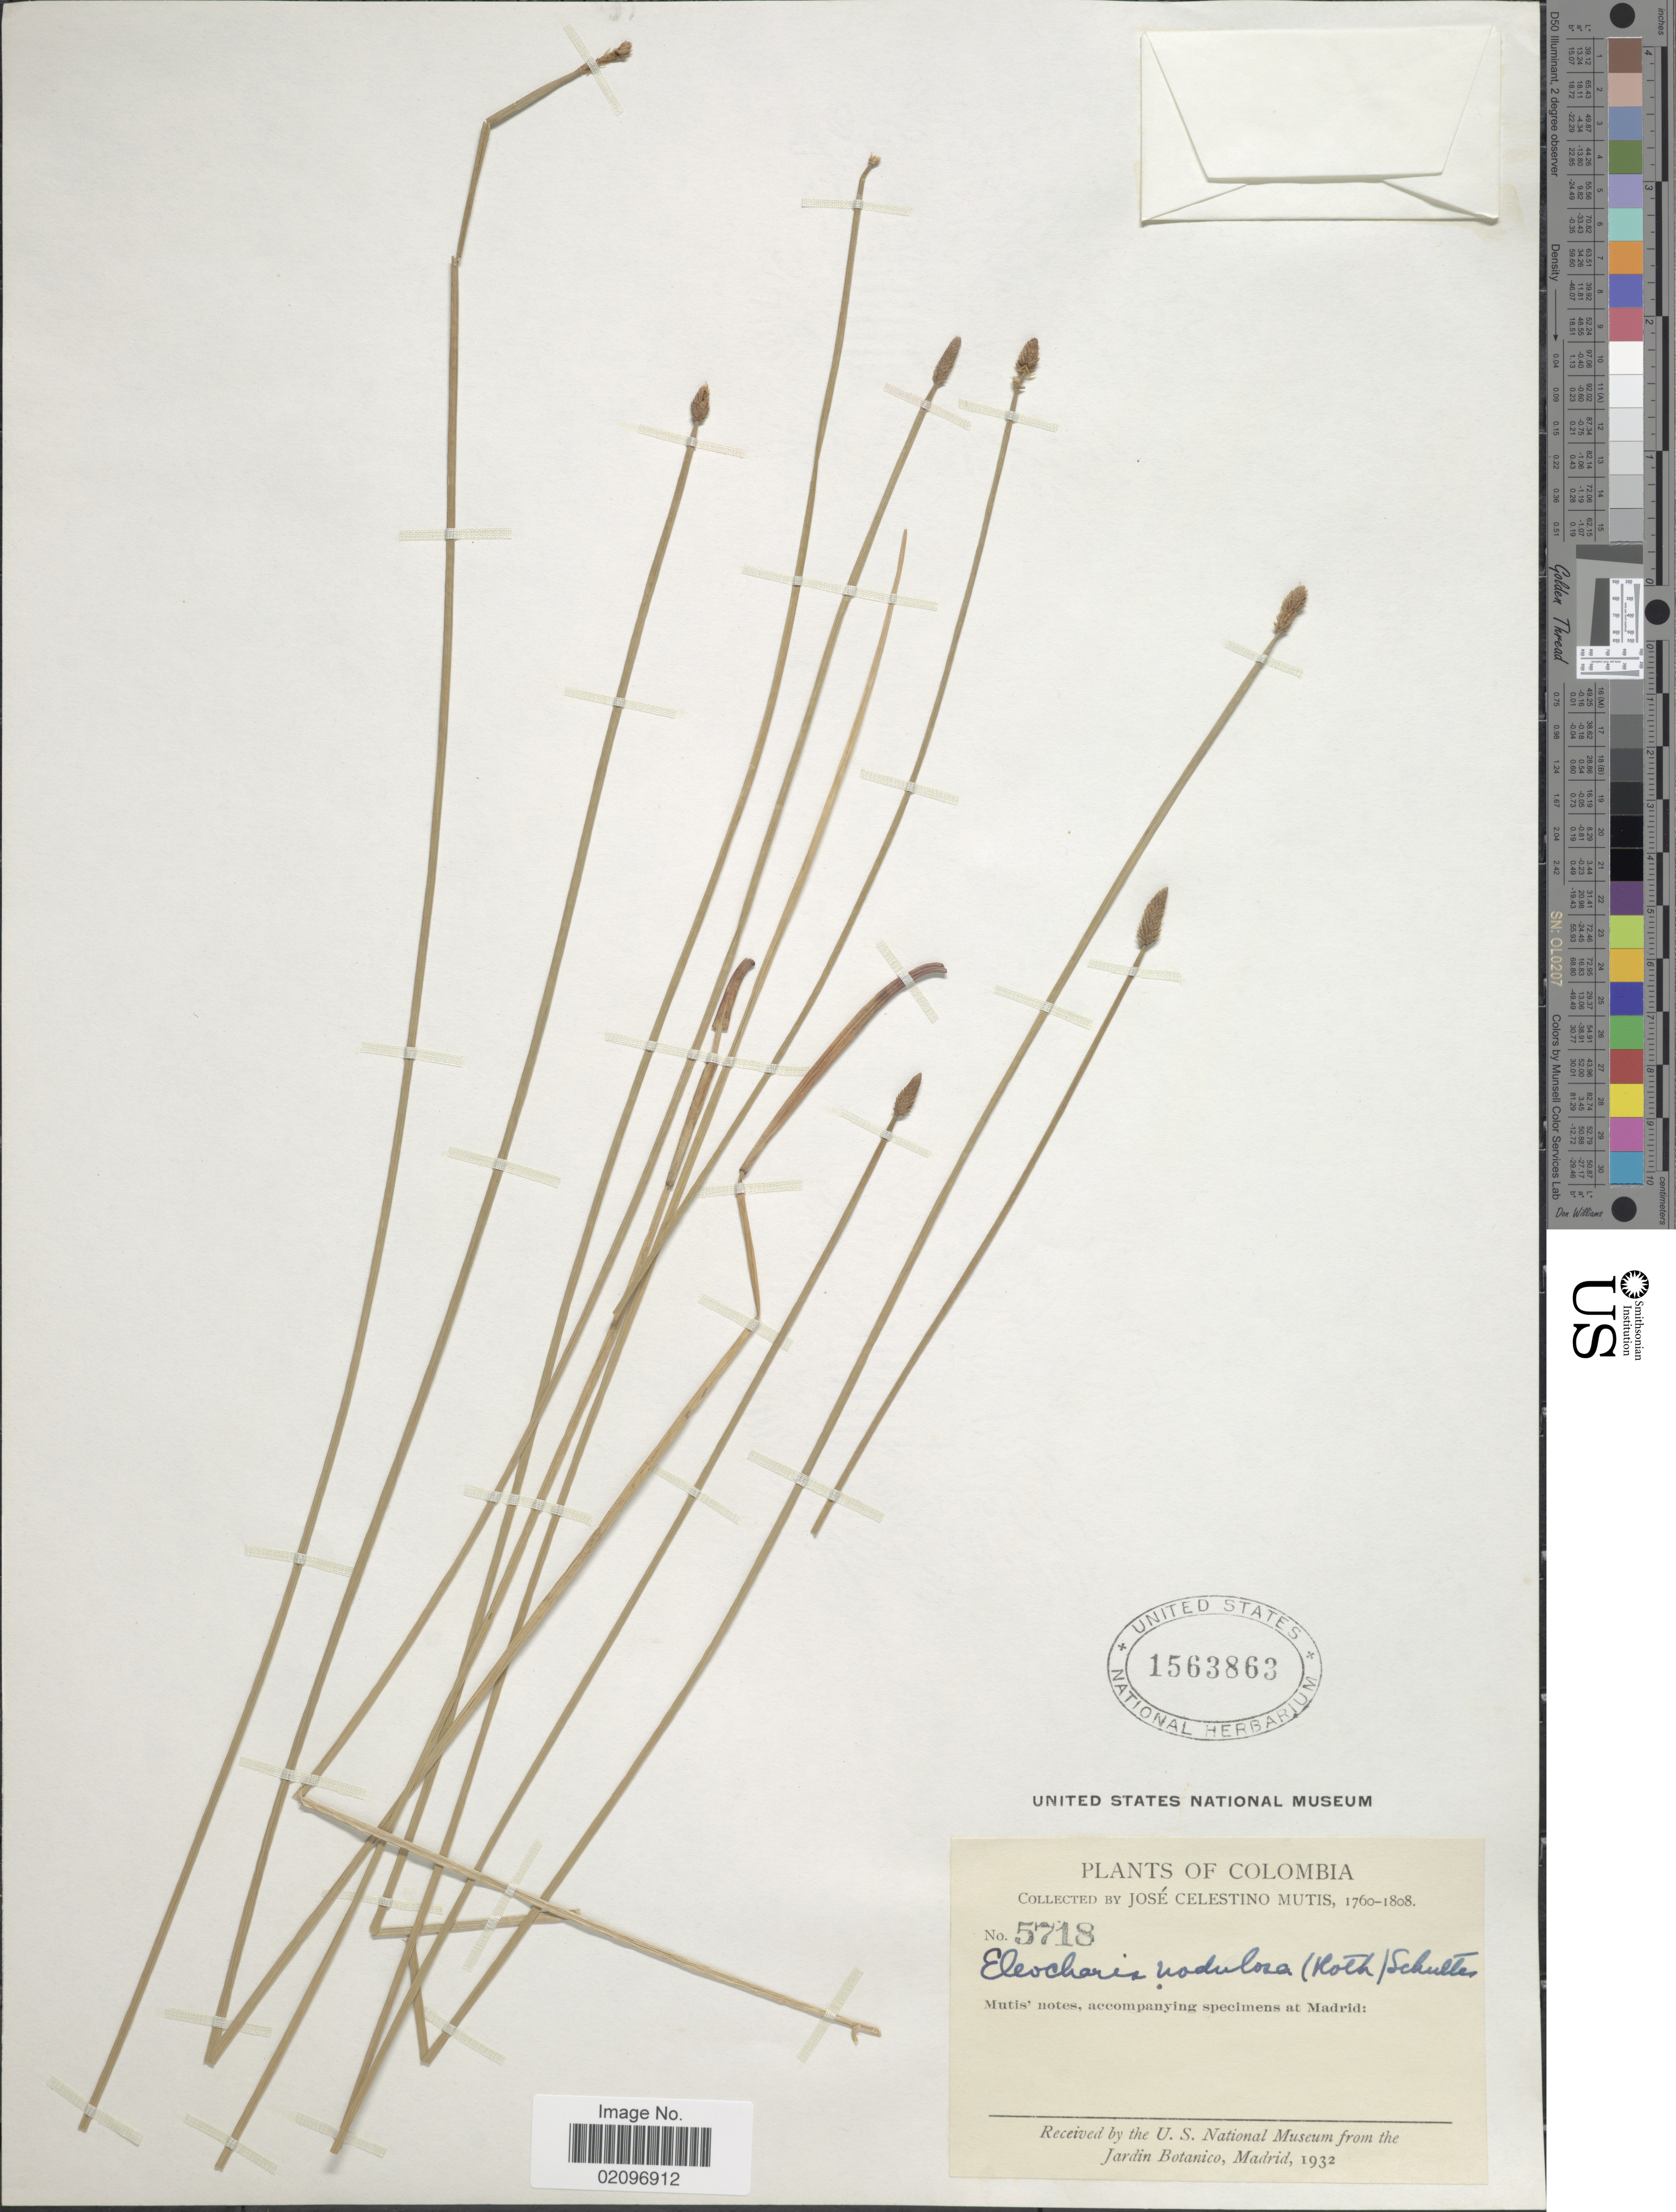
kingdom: Plantae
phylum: Tracheophyta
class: Liliopsida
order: Poales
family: Cyperaceae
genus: Eleocharis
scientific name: Eleocharis montana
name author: (Kunth) Roem. & Schult.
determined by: Strong, Mark T., (BOT), Smithsonian Institution - National Museum of Natural History (UNITED STATES)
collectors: J. C. B. Mutis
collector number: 5718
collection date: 1760/1808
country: Colombia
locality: Colombia.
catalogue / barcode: US 1563863